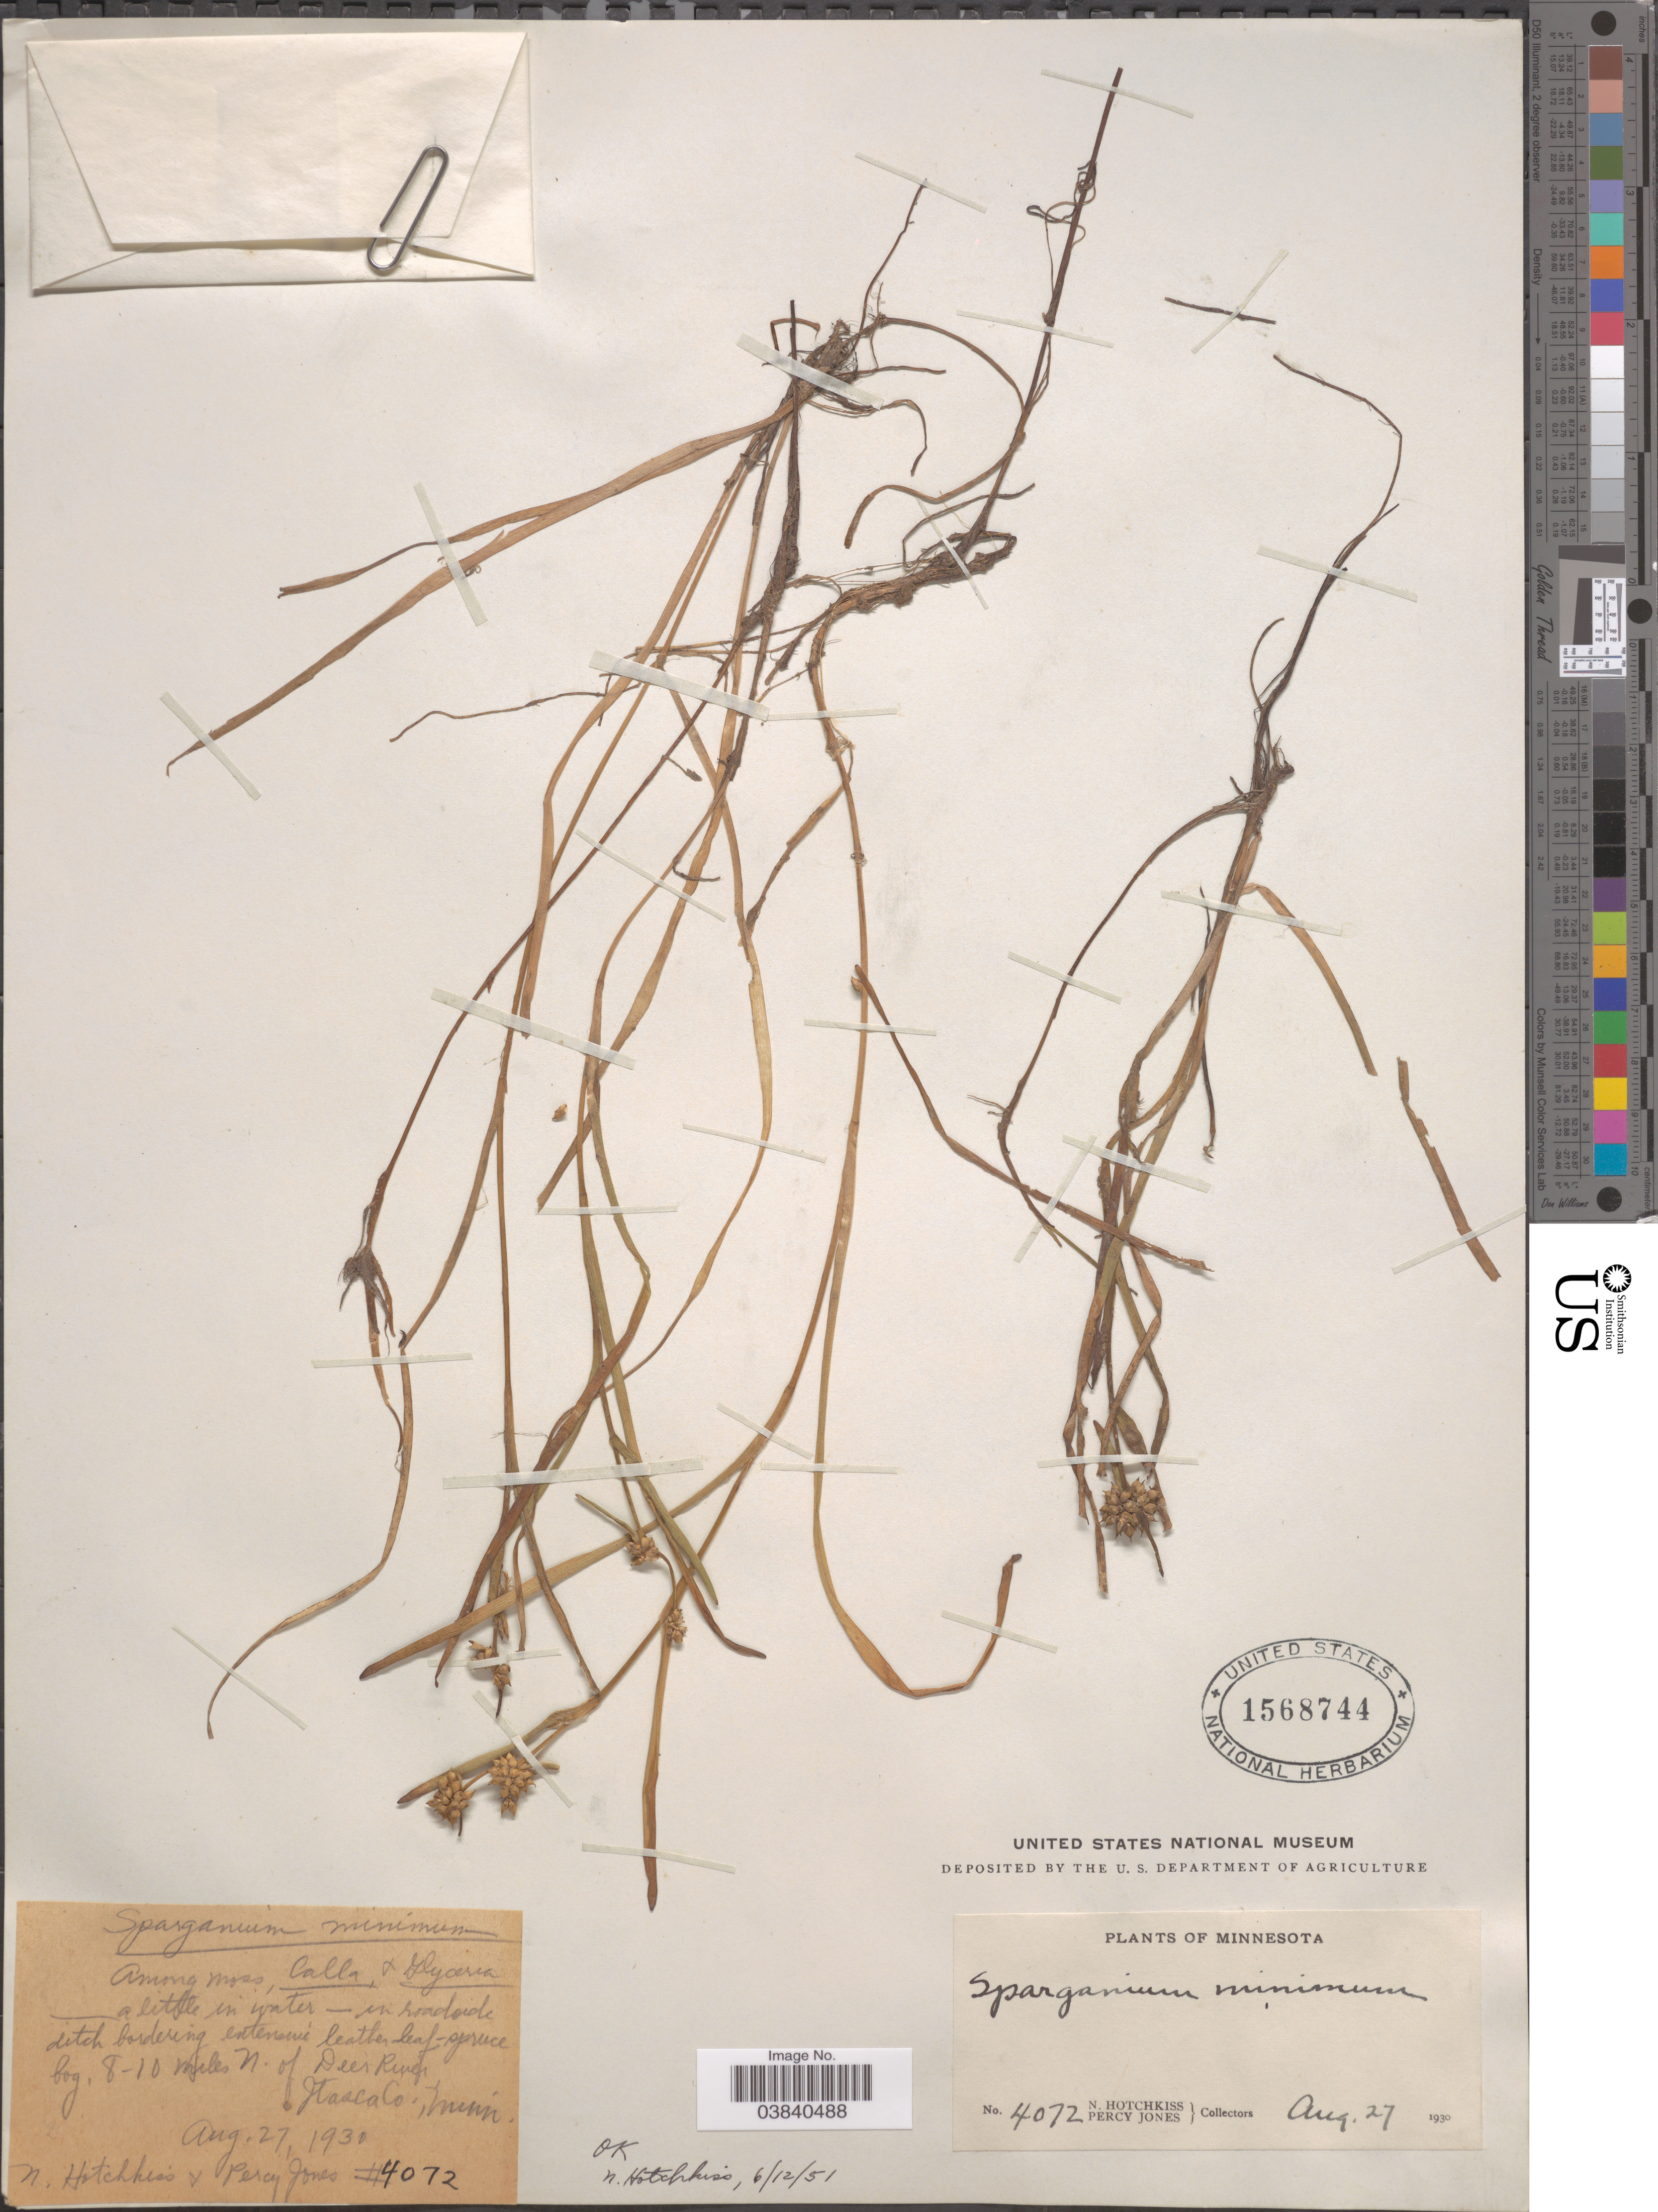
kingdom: Plantae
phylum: Tracheophyta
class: Liliopsida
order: Poales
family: Typhaceae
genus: Sparganium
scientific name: Sparganium minimum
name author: Wallr.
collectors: N. Hotchkiss & P. Jones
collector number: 4072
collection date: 1930-08-27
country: United States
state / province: Minnesota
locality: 8-10 miles N. of Deer River, Itasca Co.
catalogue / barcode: US 1568744